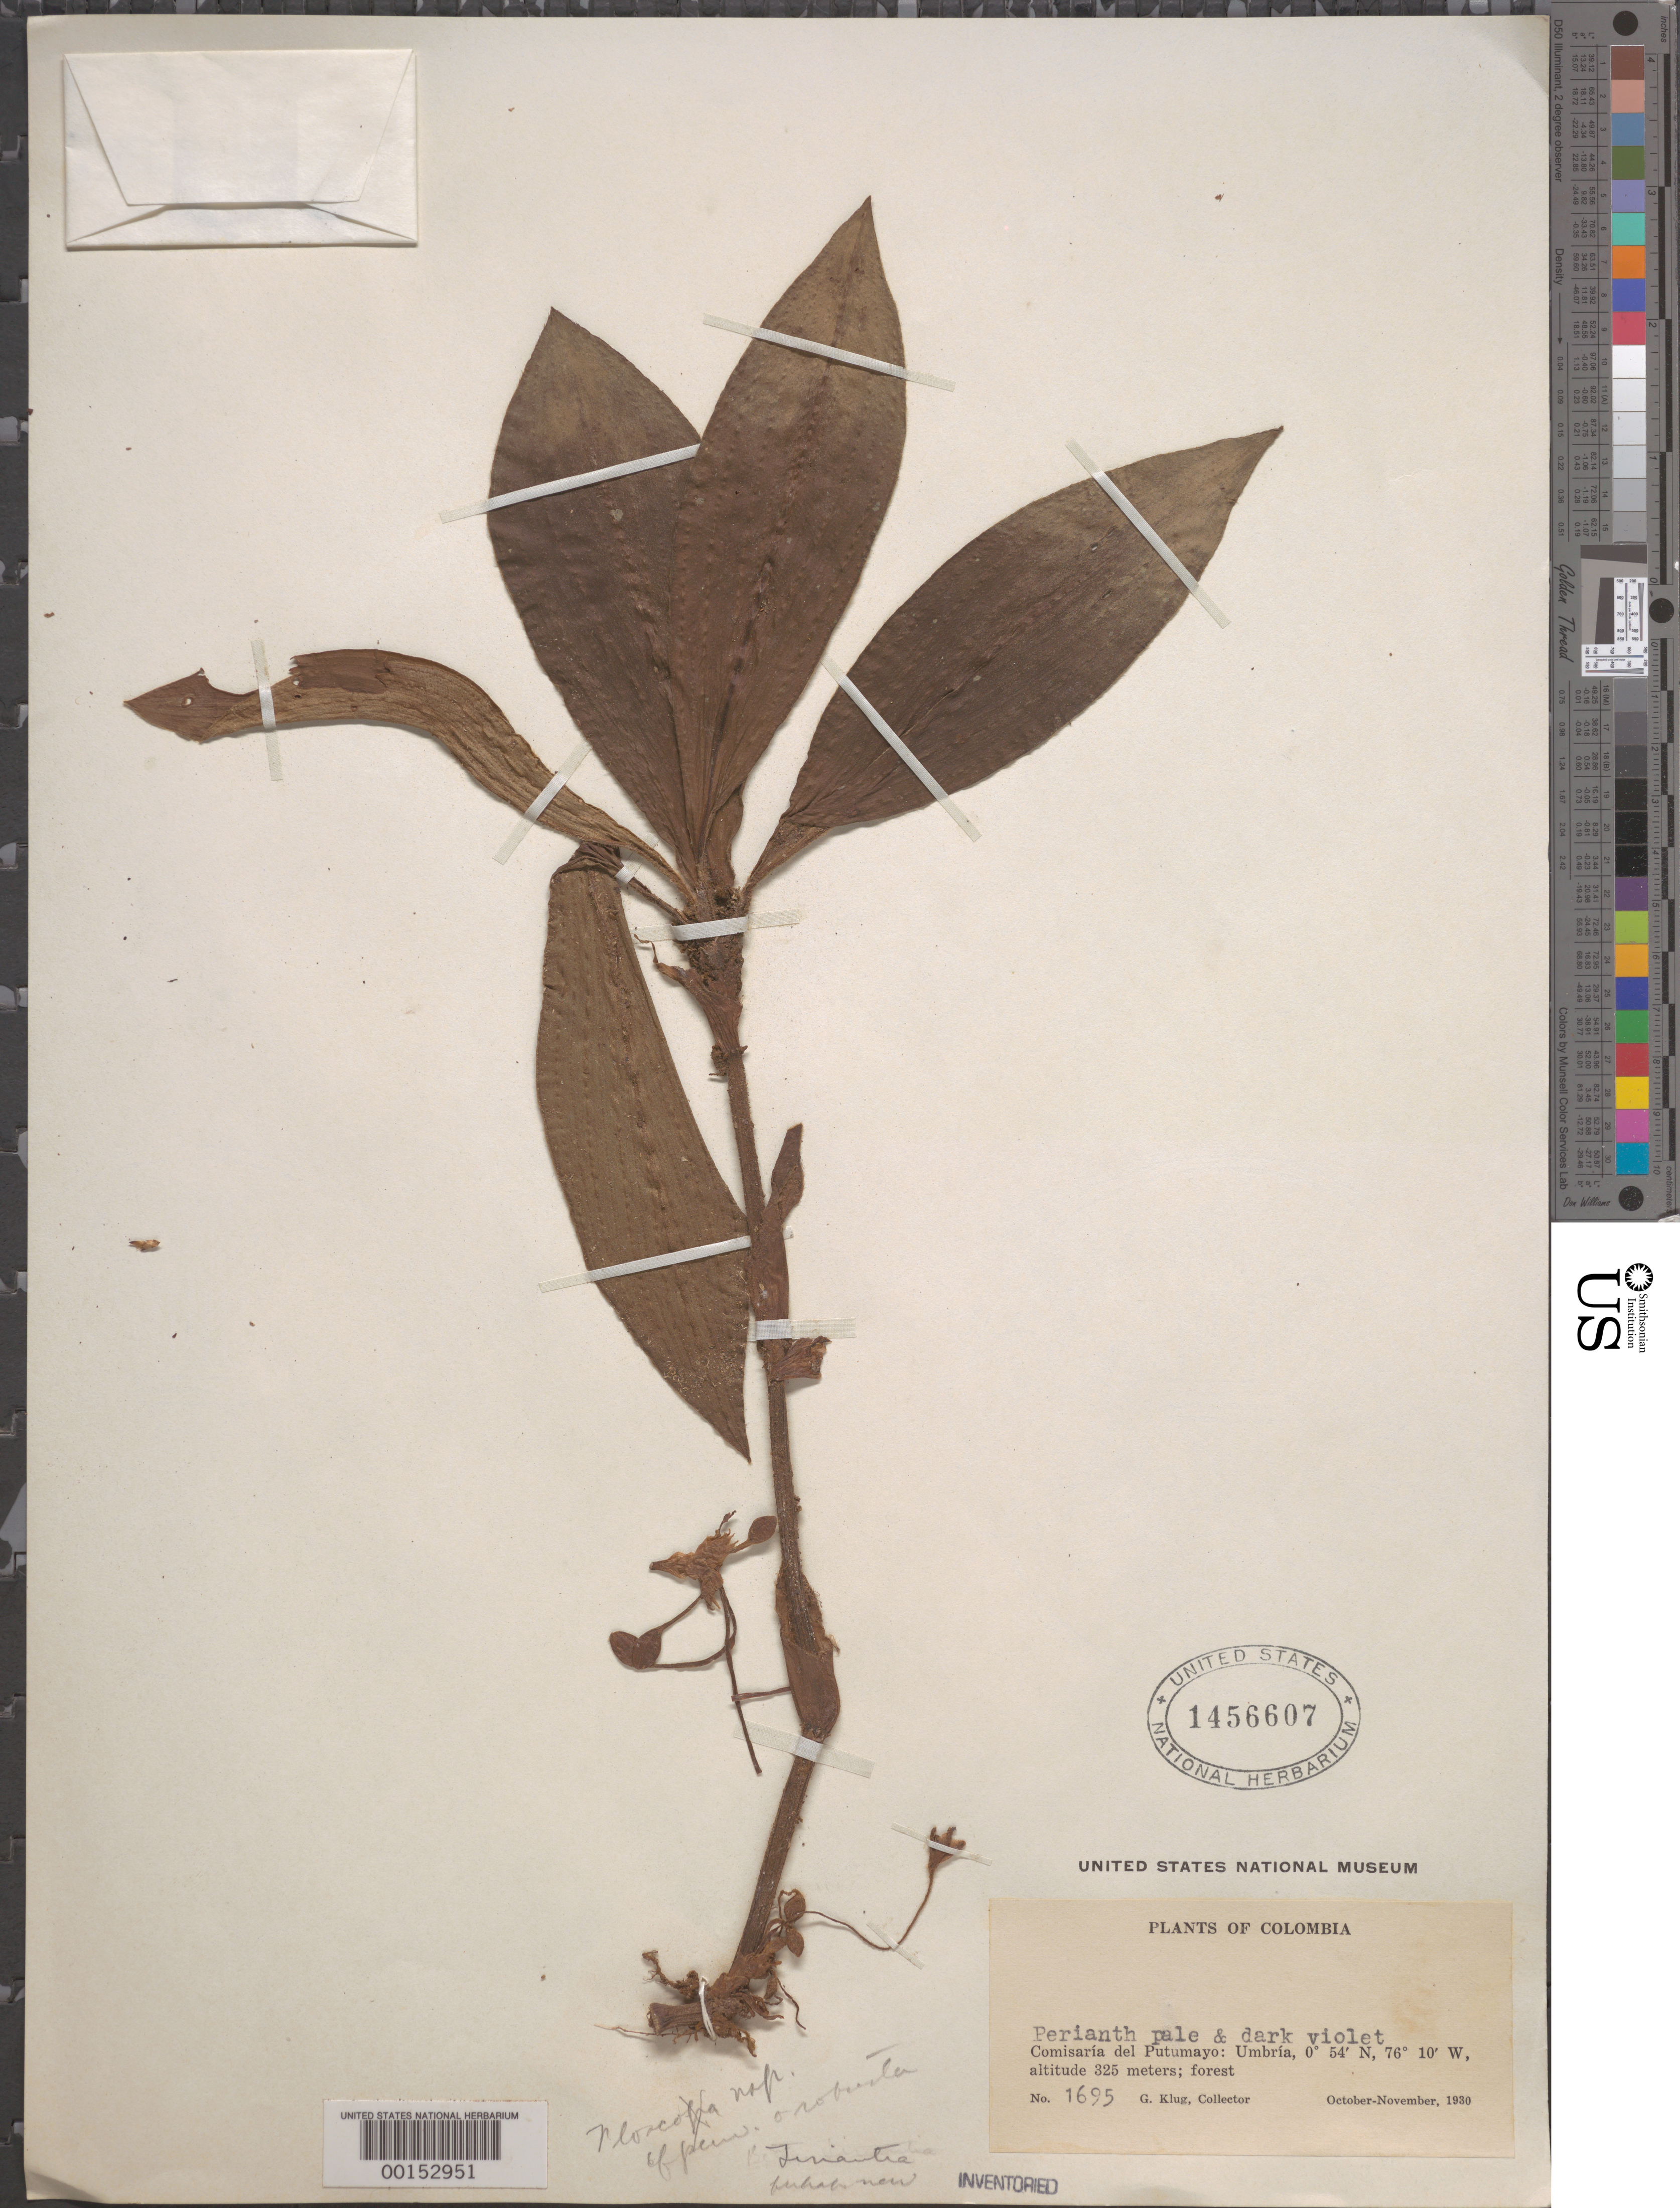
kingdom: Plantae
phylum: Tracheophyta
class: Liliopsida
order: Commelinales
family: Commelinaceae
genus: Geogenanthus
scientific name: Geogenanthus rhizanthus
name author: (Ule) G. Brückn.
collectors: G. Klug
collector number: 1695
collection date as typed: Oct 1930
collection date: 1930-10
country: Colombia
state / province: Putumayo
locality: Umbria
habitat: Forest floor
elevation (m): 325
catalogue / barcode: US 1456607